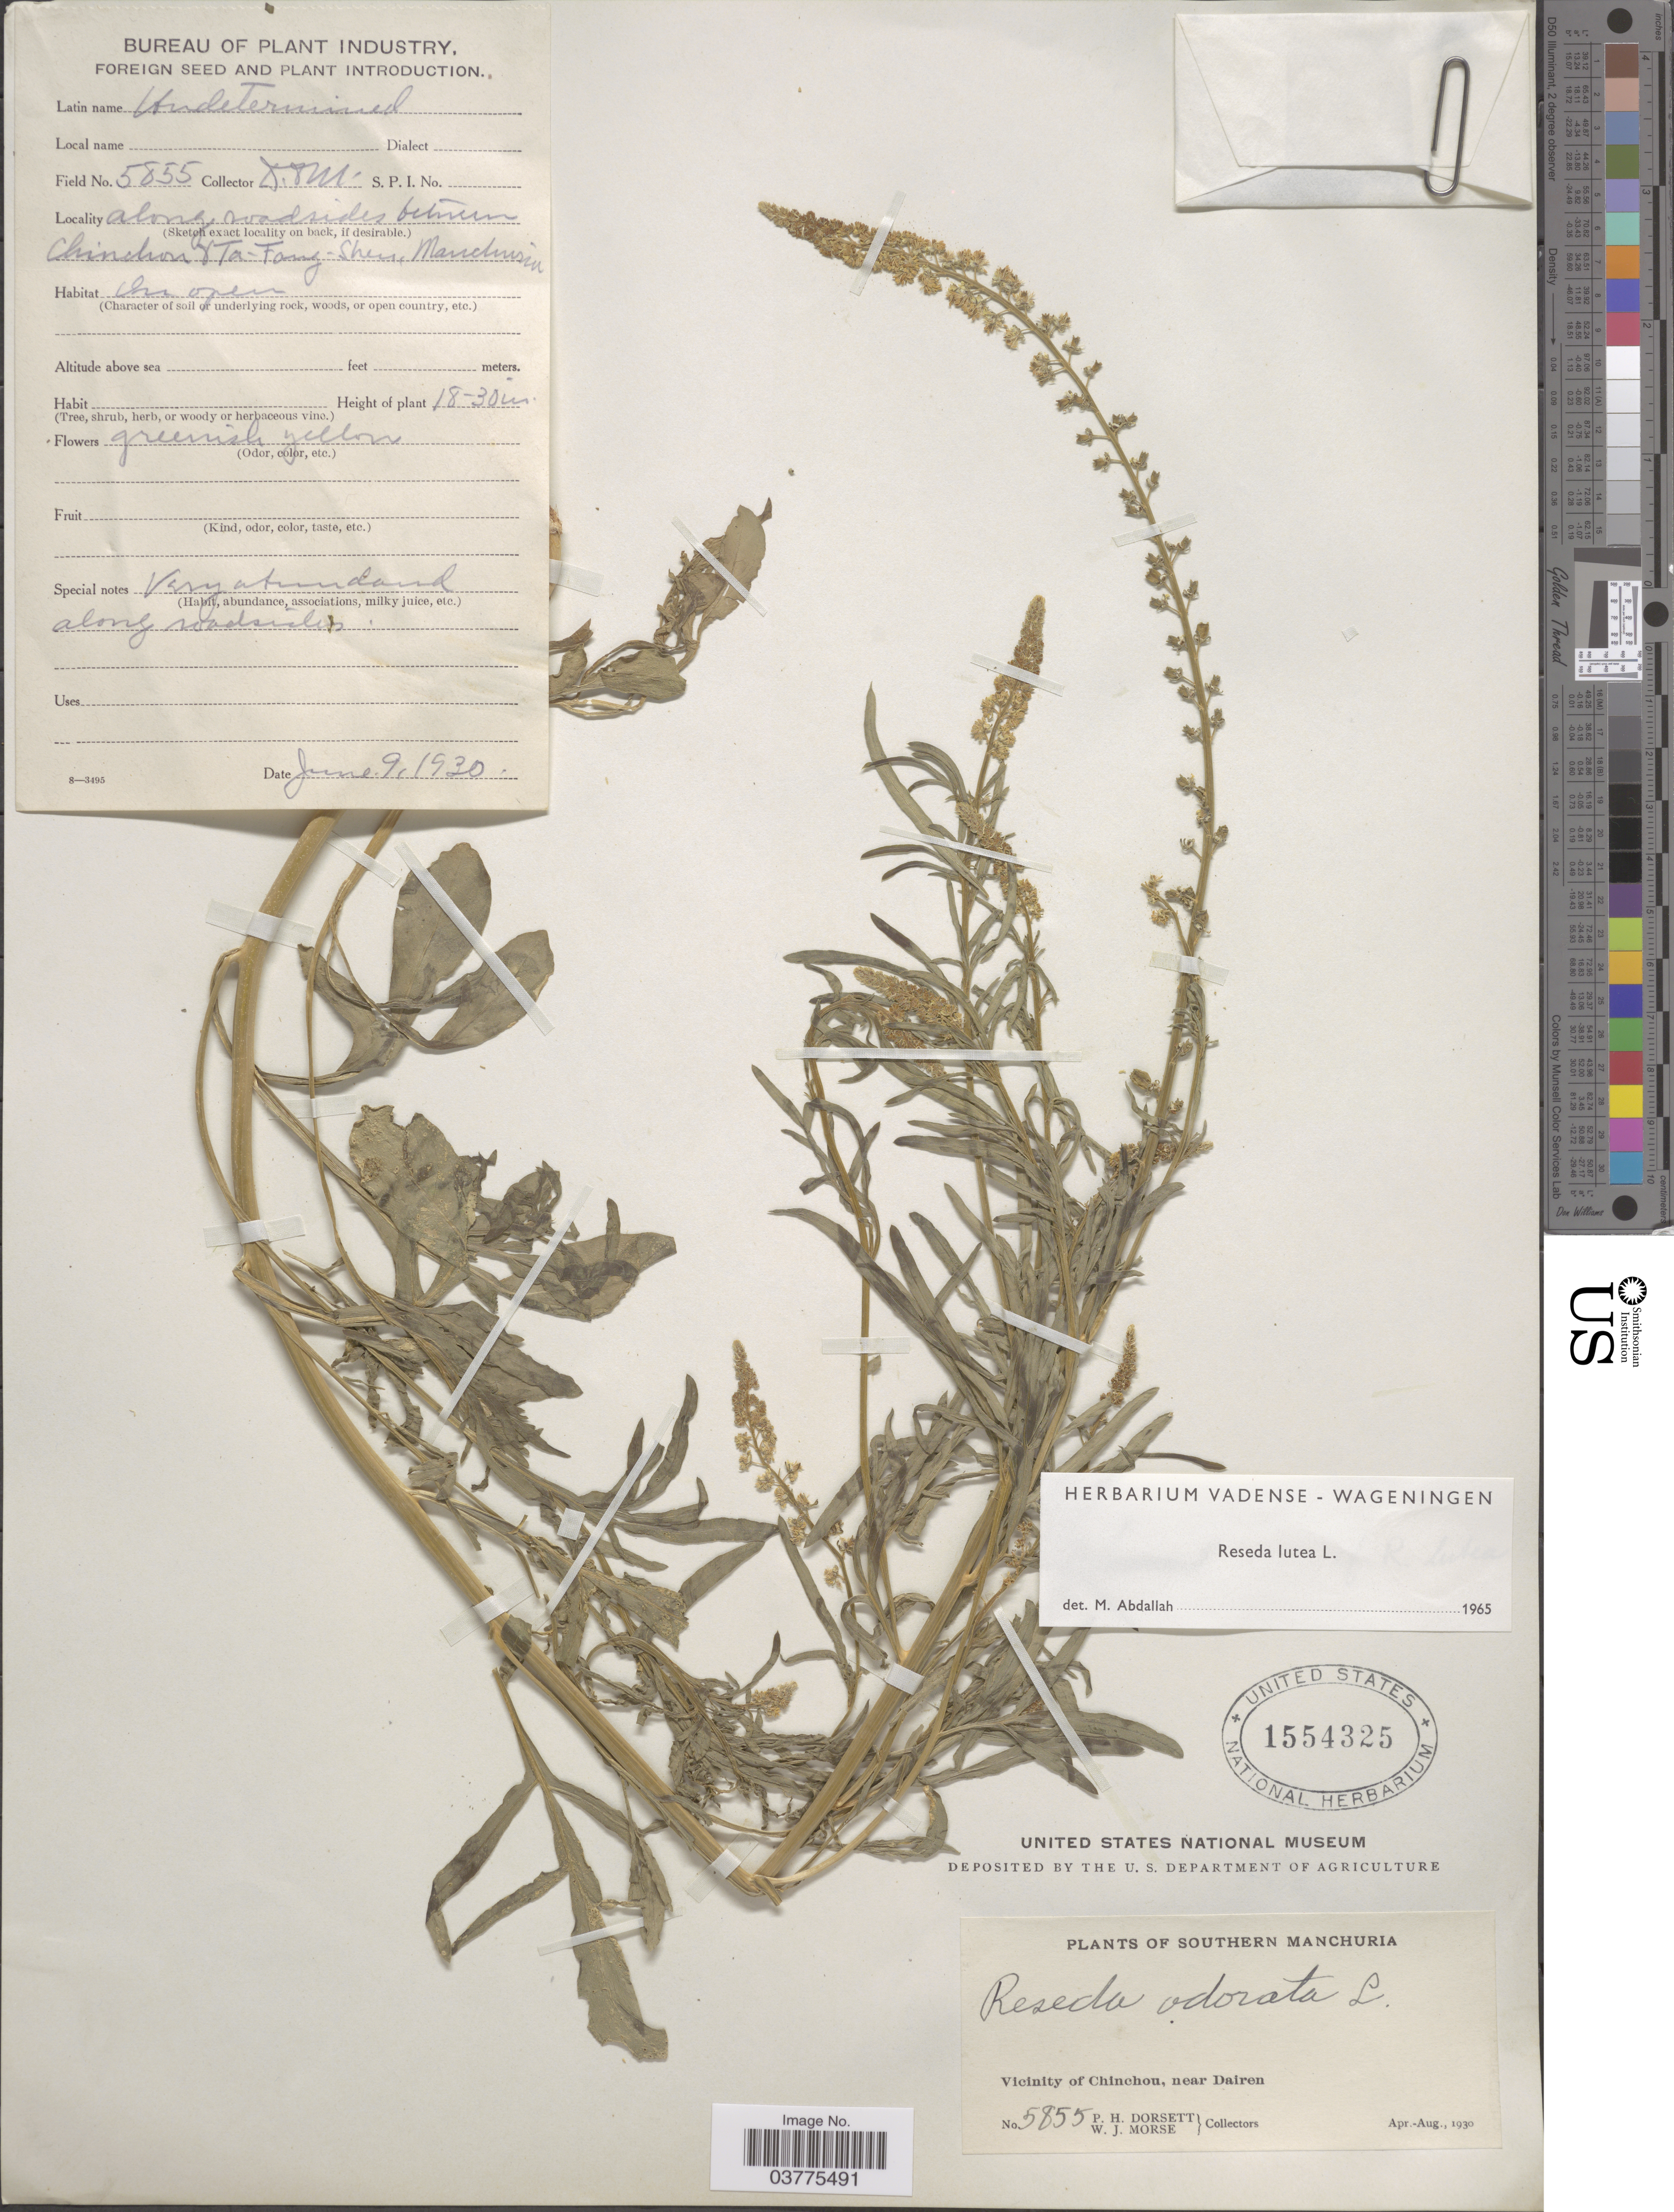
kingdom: Plantae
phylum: Tracheophyta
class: Magnoliopsida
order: Brassicales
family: Resedaceae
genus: Reseda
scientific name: Reseda lutea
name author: L.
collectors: P. H. Dorsett & W. J. Morse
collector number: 5855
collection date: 1930-06-09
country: China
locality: Southern Manchuria. Vicinity of Chinchou, near Dairen. Along roadside between Chinchon & Ta-Fang-Shen [interpreted], Manchuria.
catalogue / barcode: US 1554325